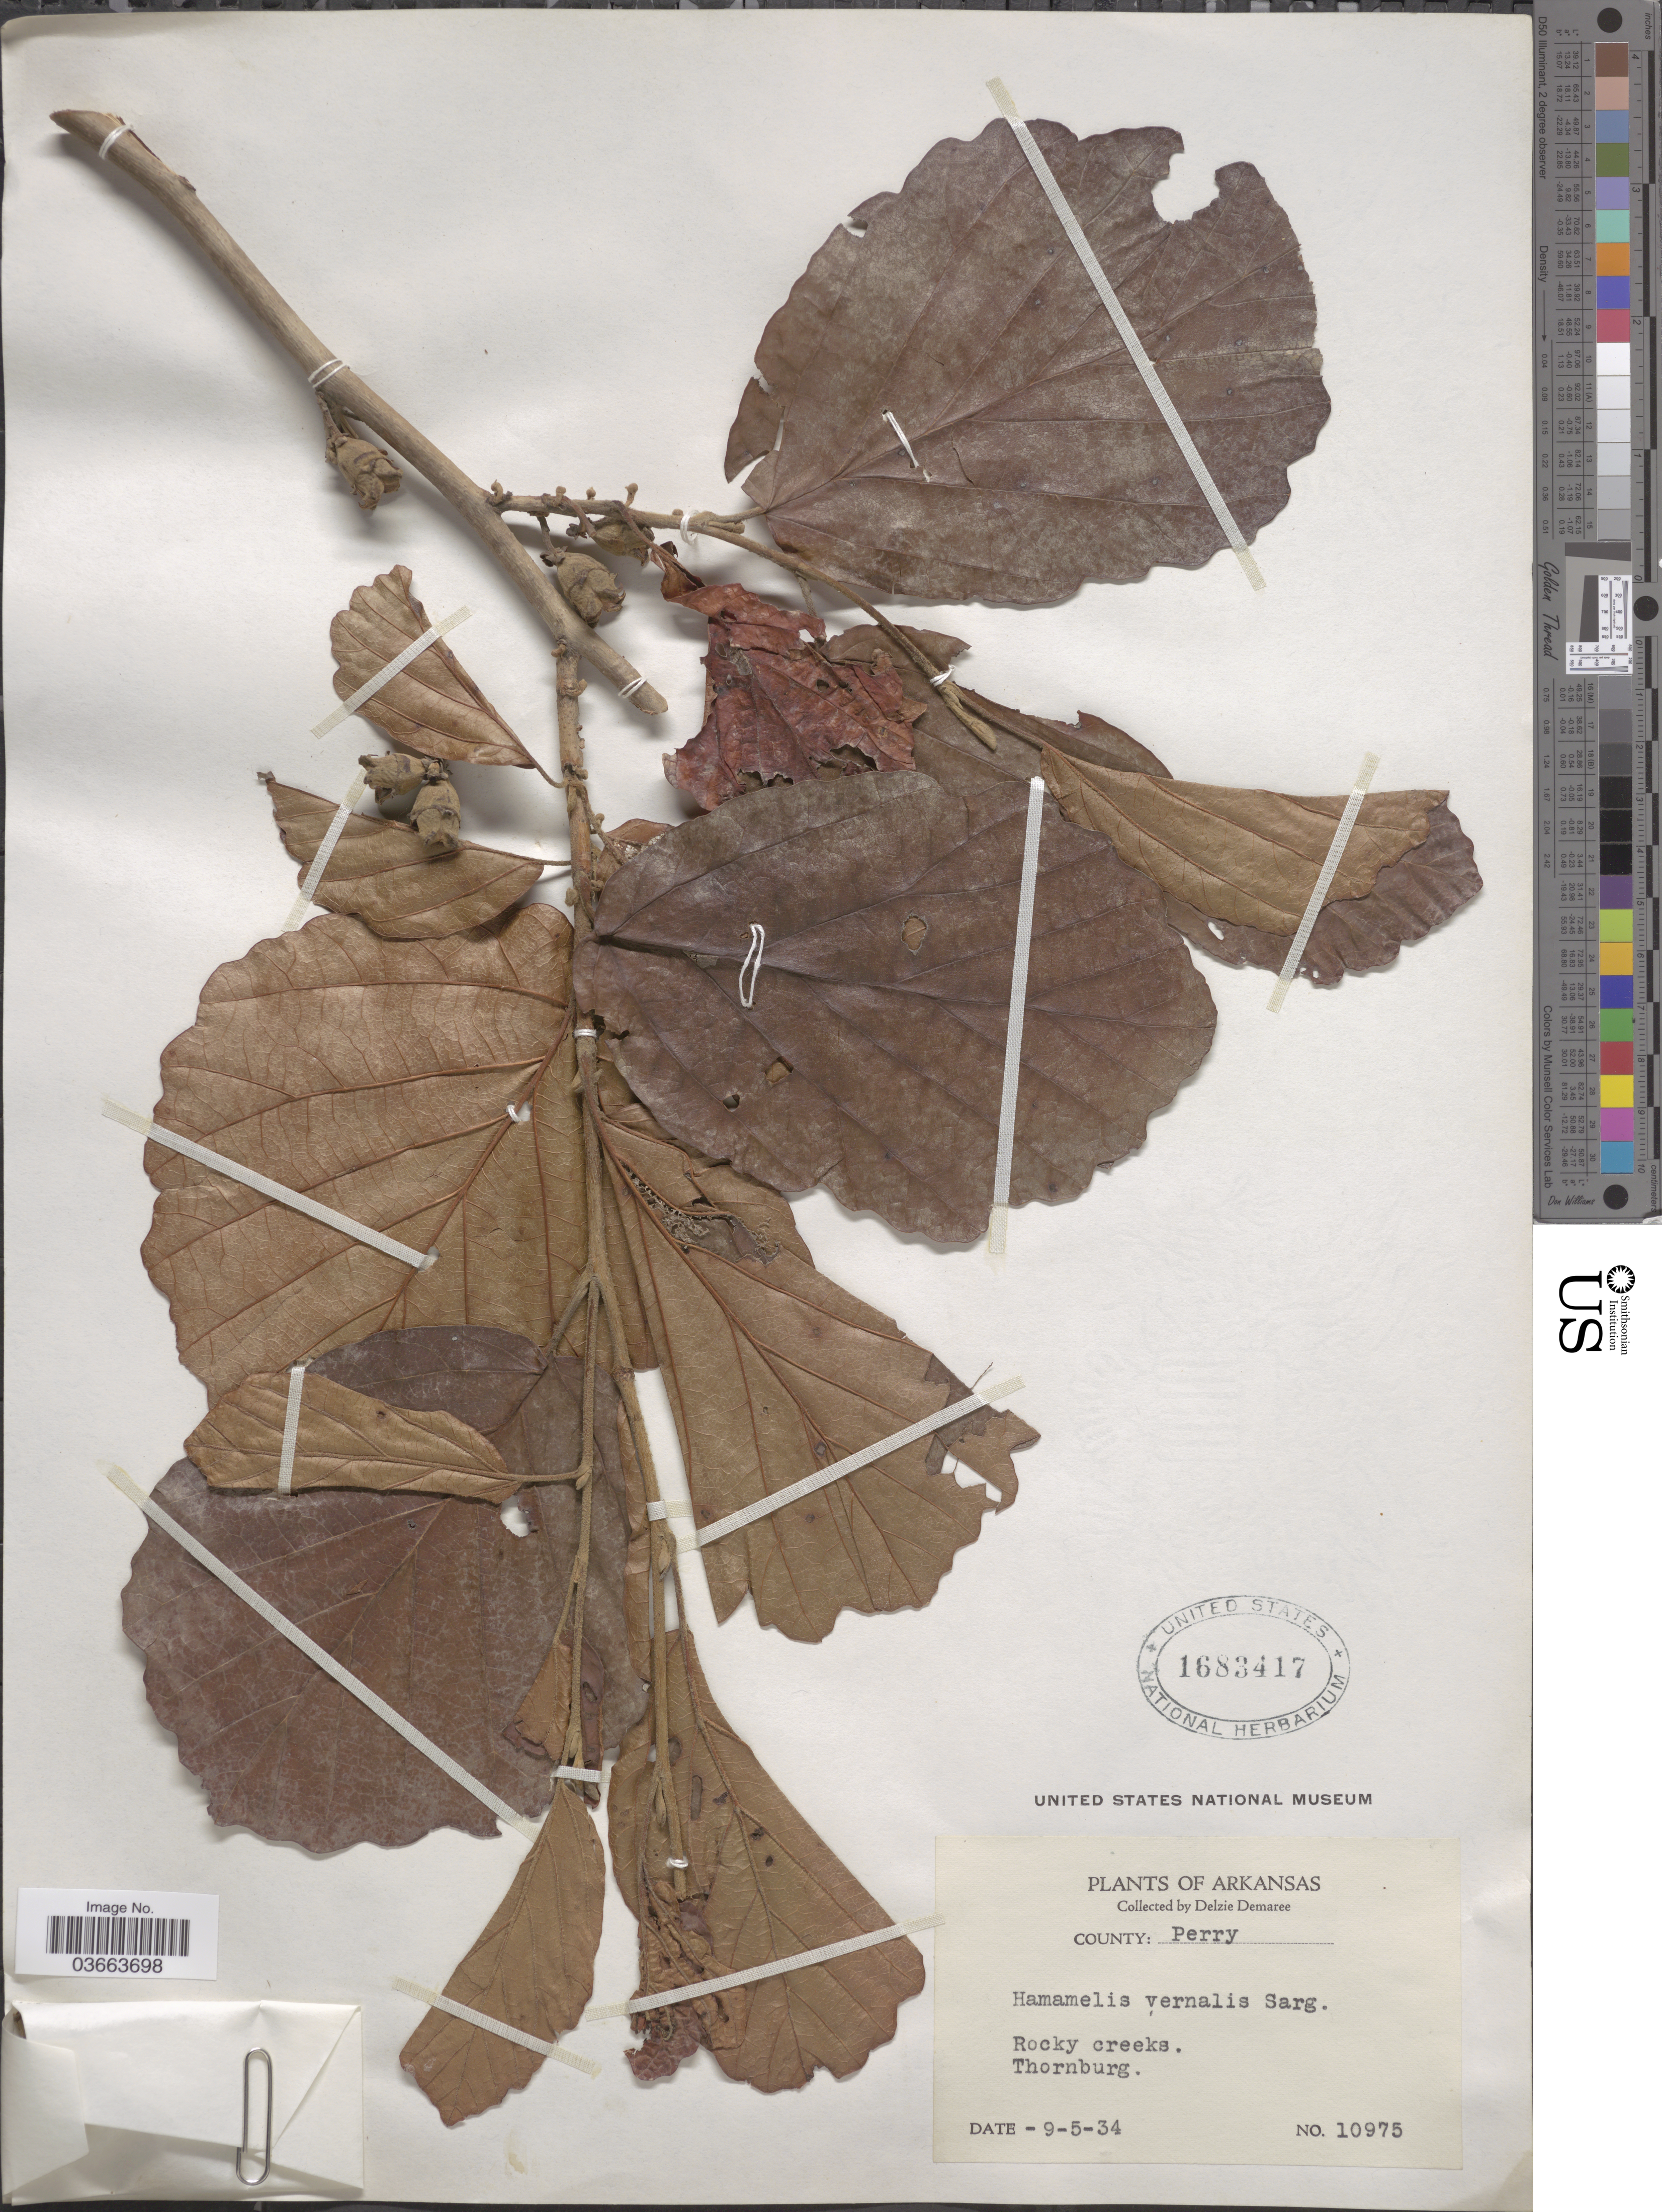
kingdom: Plantae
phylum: Tracheophyta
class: Magnoliopsida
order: Saxifragales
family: Hamamelidaceae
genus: Hamamelis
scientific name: Hamamelis vernalis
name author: Sarg.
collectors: D. Demaree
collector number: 10975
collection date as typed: Transcribed d/m/y: 5/9/34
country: United States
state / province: Arkansas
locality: County Perry. Thornburg.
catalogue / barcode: US 1683417